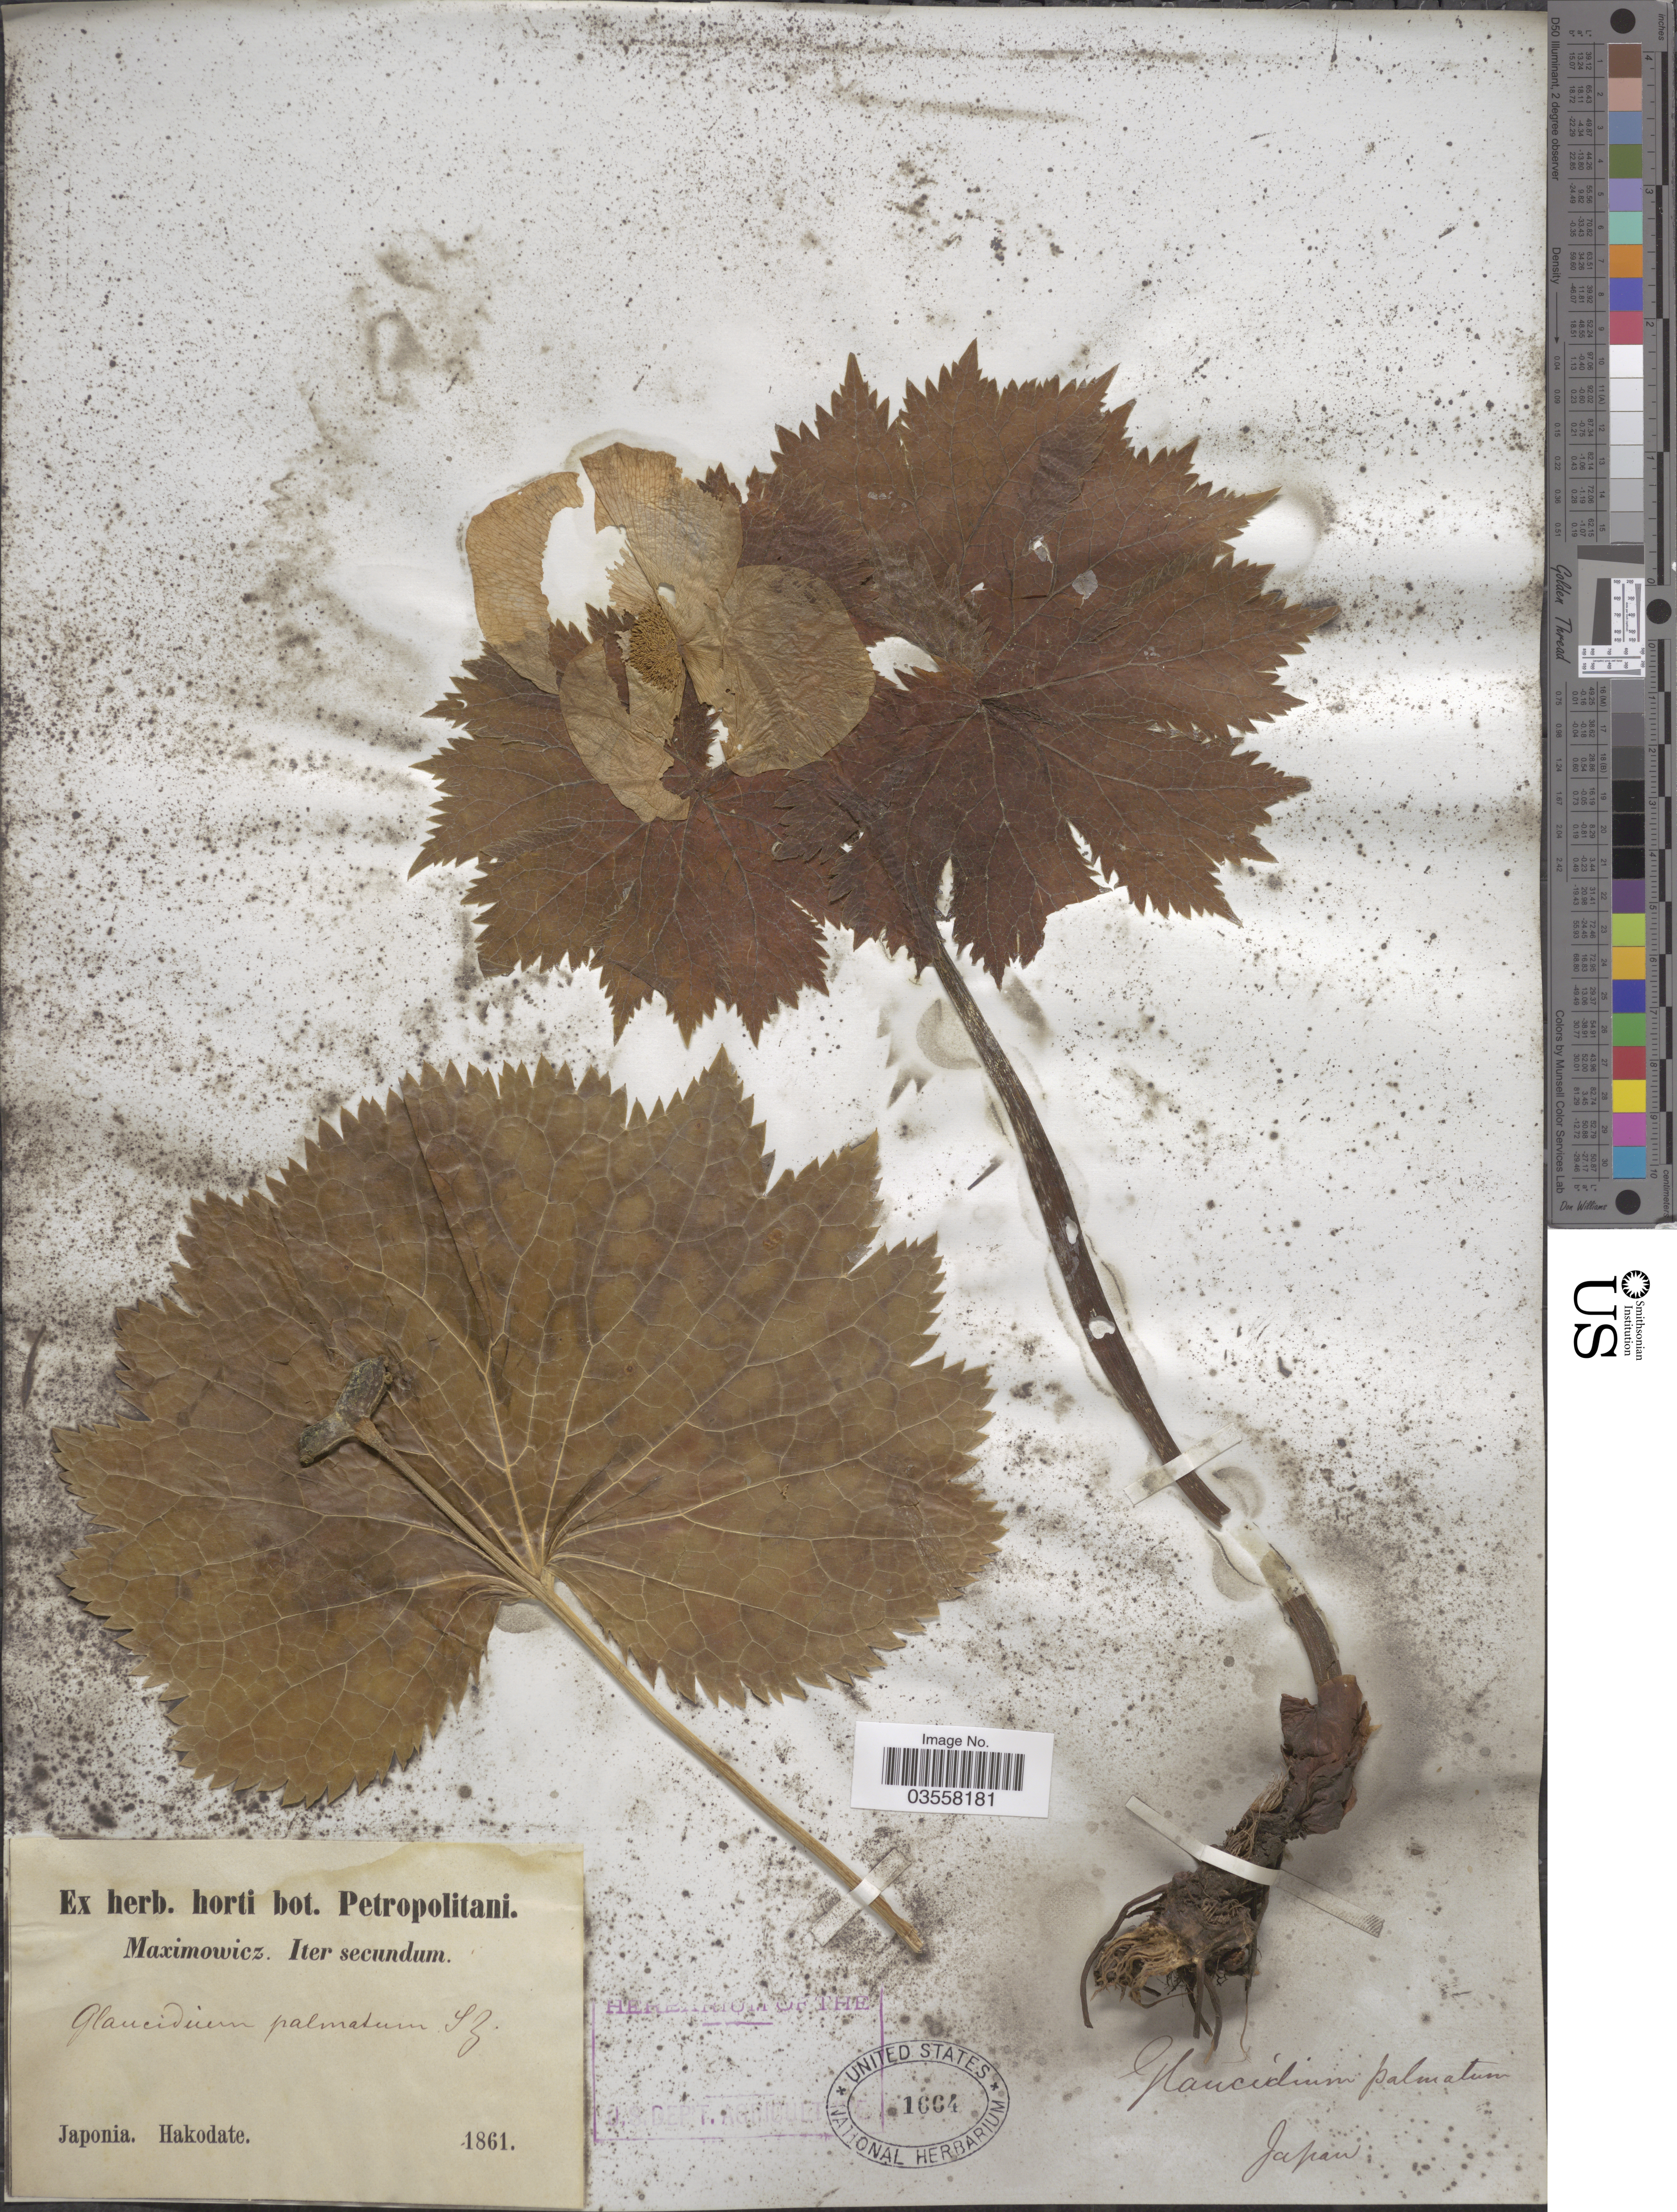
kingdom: Plantae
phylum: Tracheophyta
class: Magnoliopsida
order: Ranunculales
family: Ranunculaceae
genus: Glaucidium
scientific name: Glaucidium palmatum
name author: Siebold & Zucc.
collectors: Maximowicz, --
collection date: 1861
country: Japan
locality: Japonia. Hakodate.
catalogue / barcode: US 1664